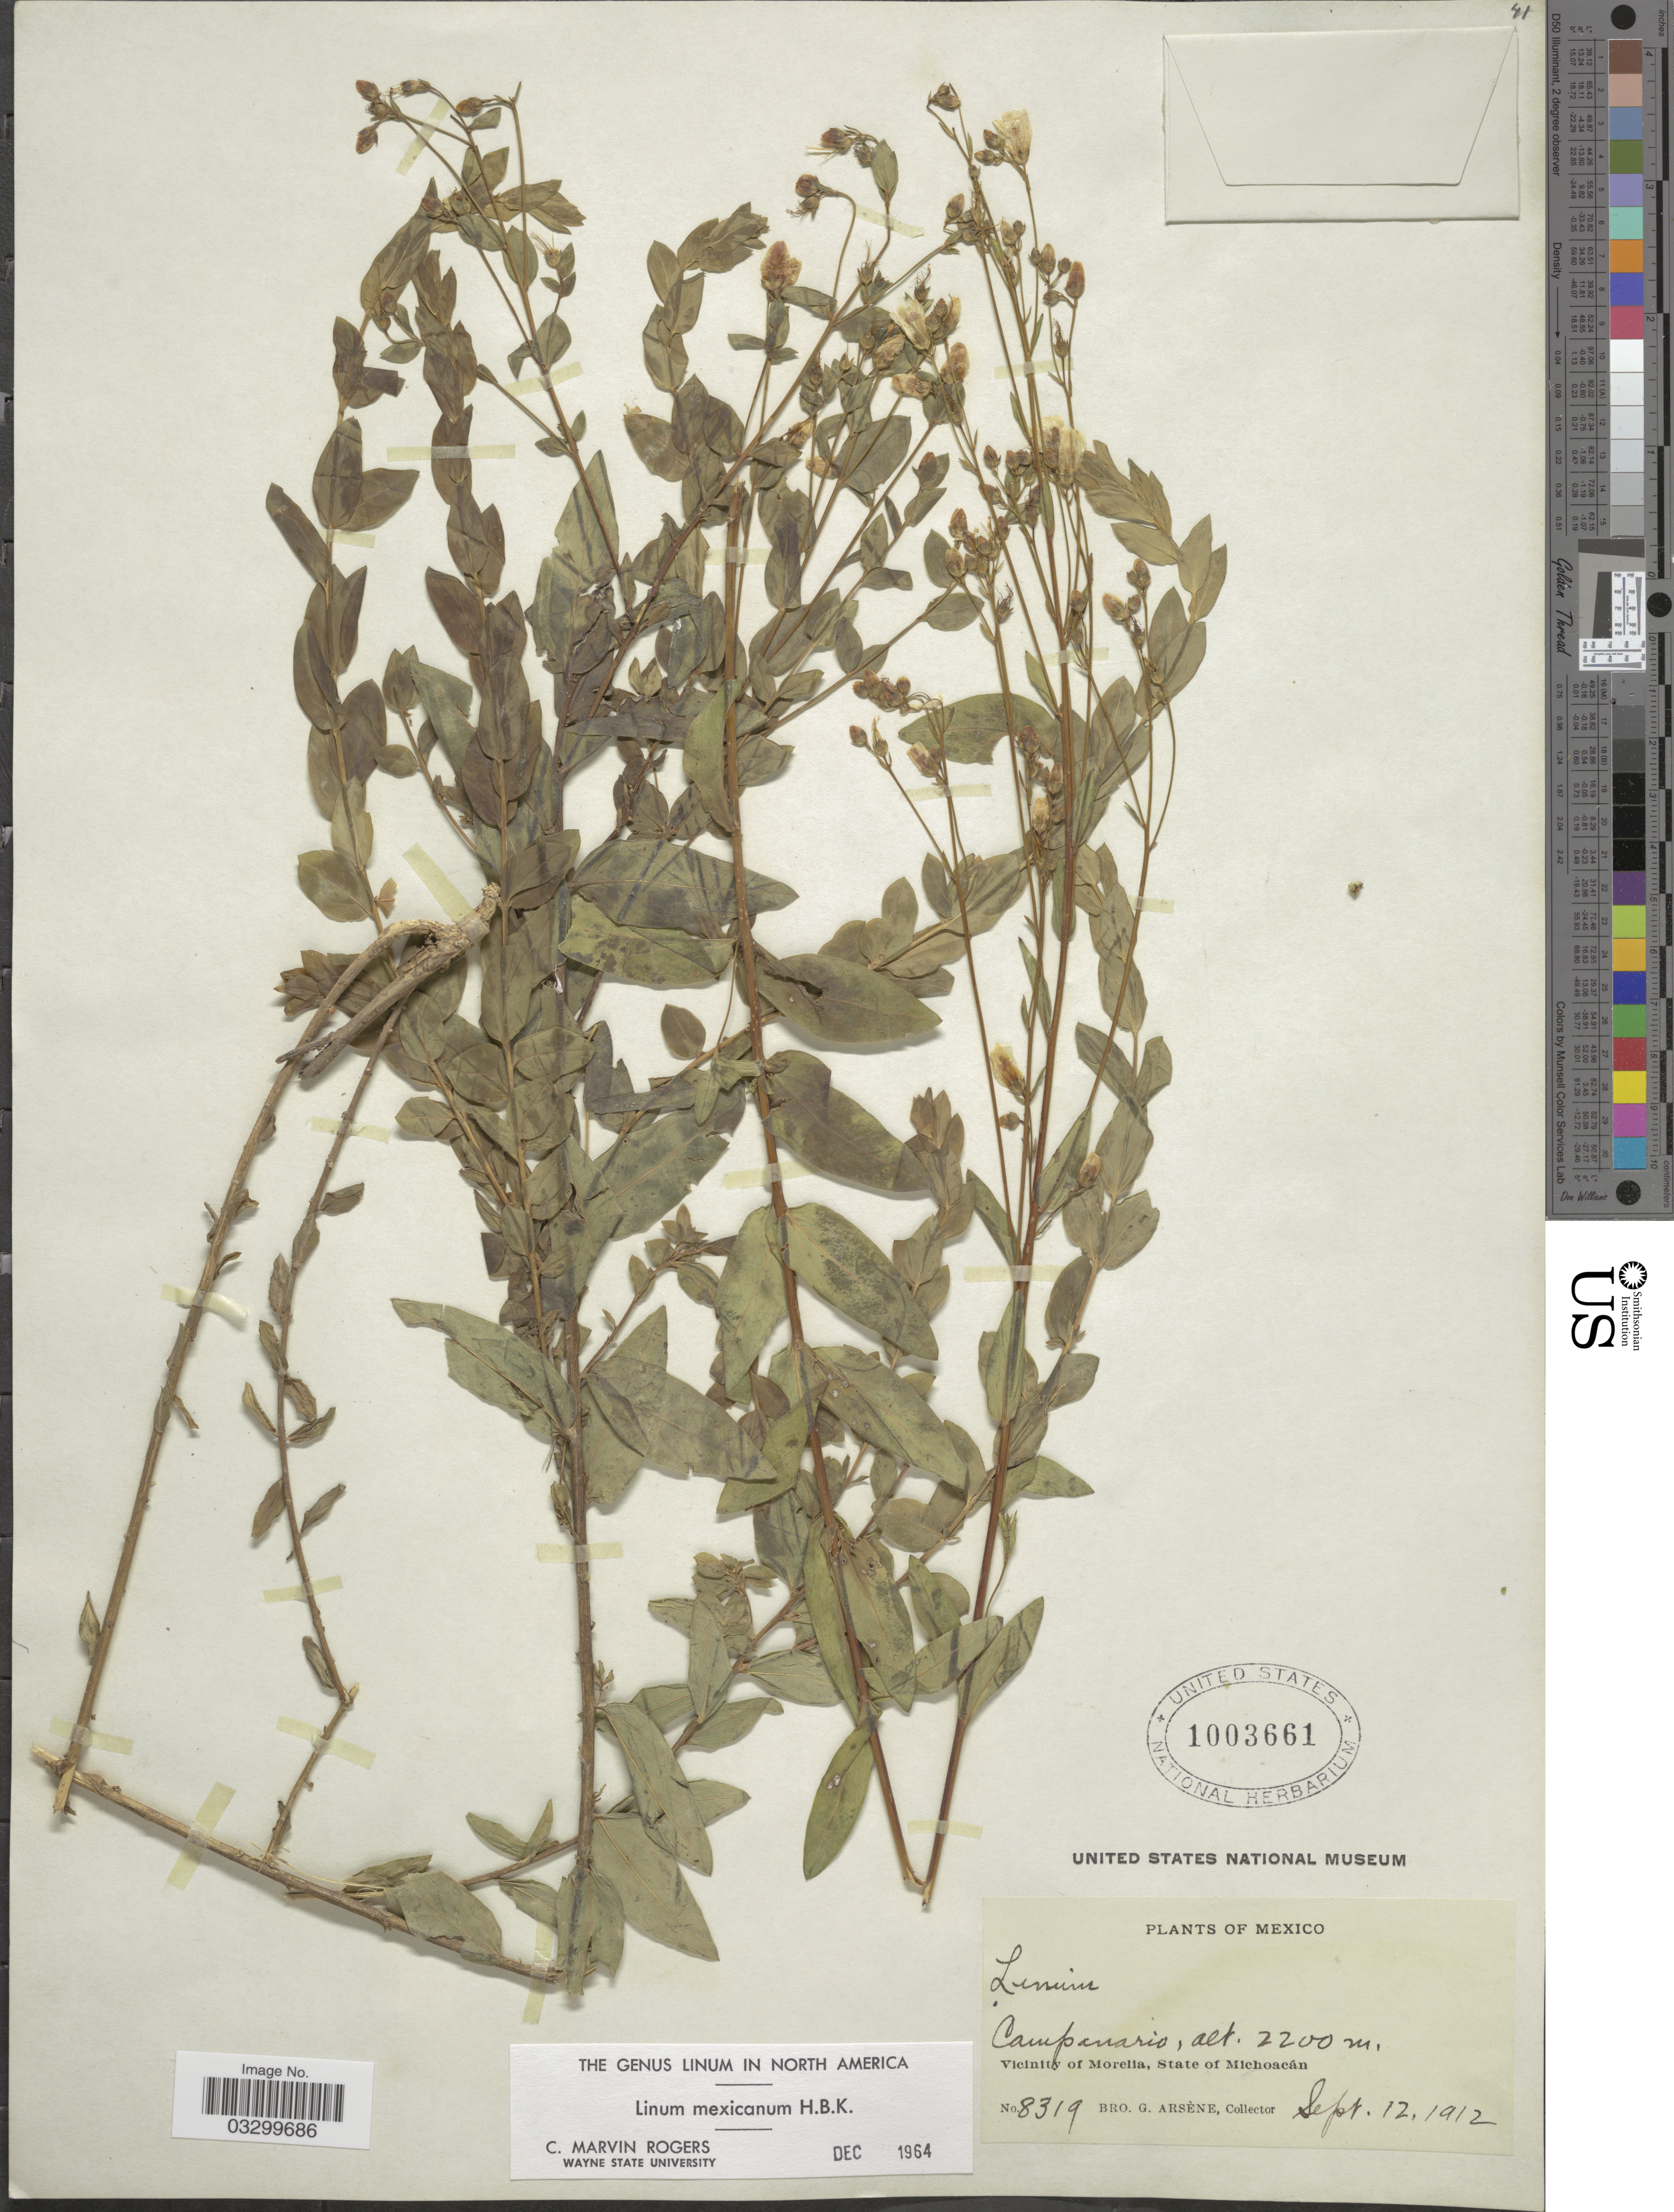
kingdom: Plantae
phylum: Tracheophyta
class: Magnoliopsida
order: Malpighiales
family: Linaceae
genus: Linum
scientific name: Linum mexicanum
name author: Kunth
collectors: Bro. G. Arsène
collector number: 8319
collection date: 1912-09-12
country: Mexico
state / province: Michoacán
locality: Campanario, Vicinity of Morelia.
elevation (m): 2200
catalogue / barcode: US 1003661